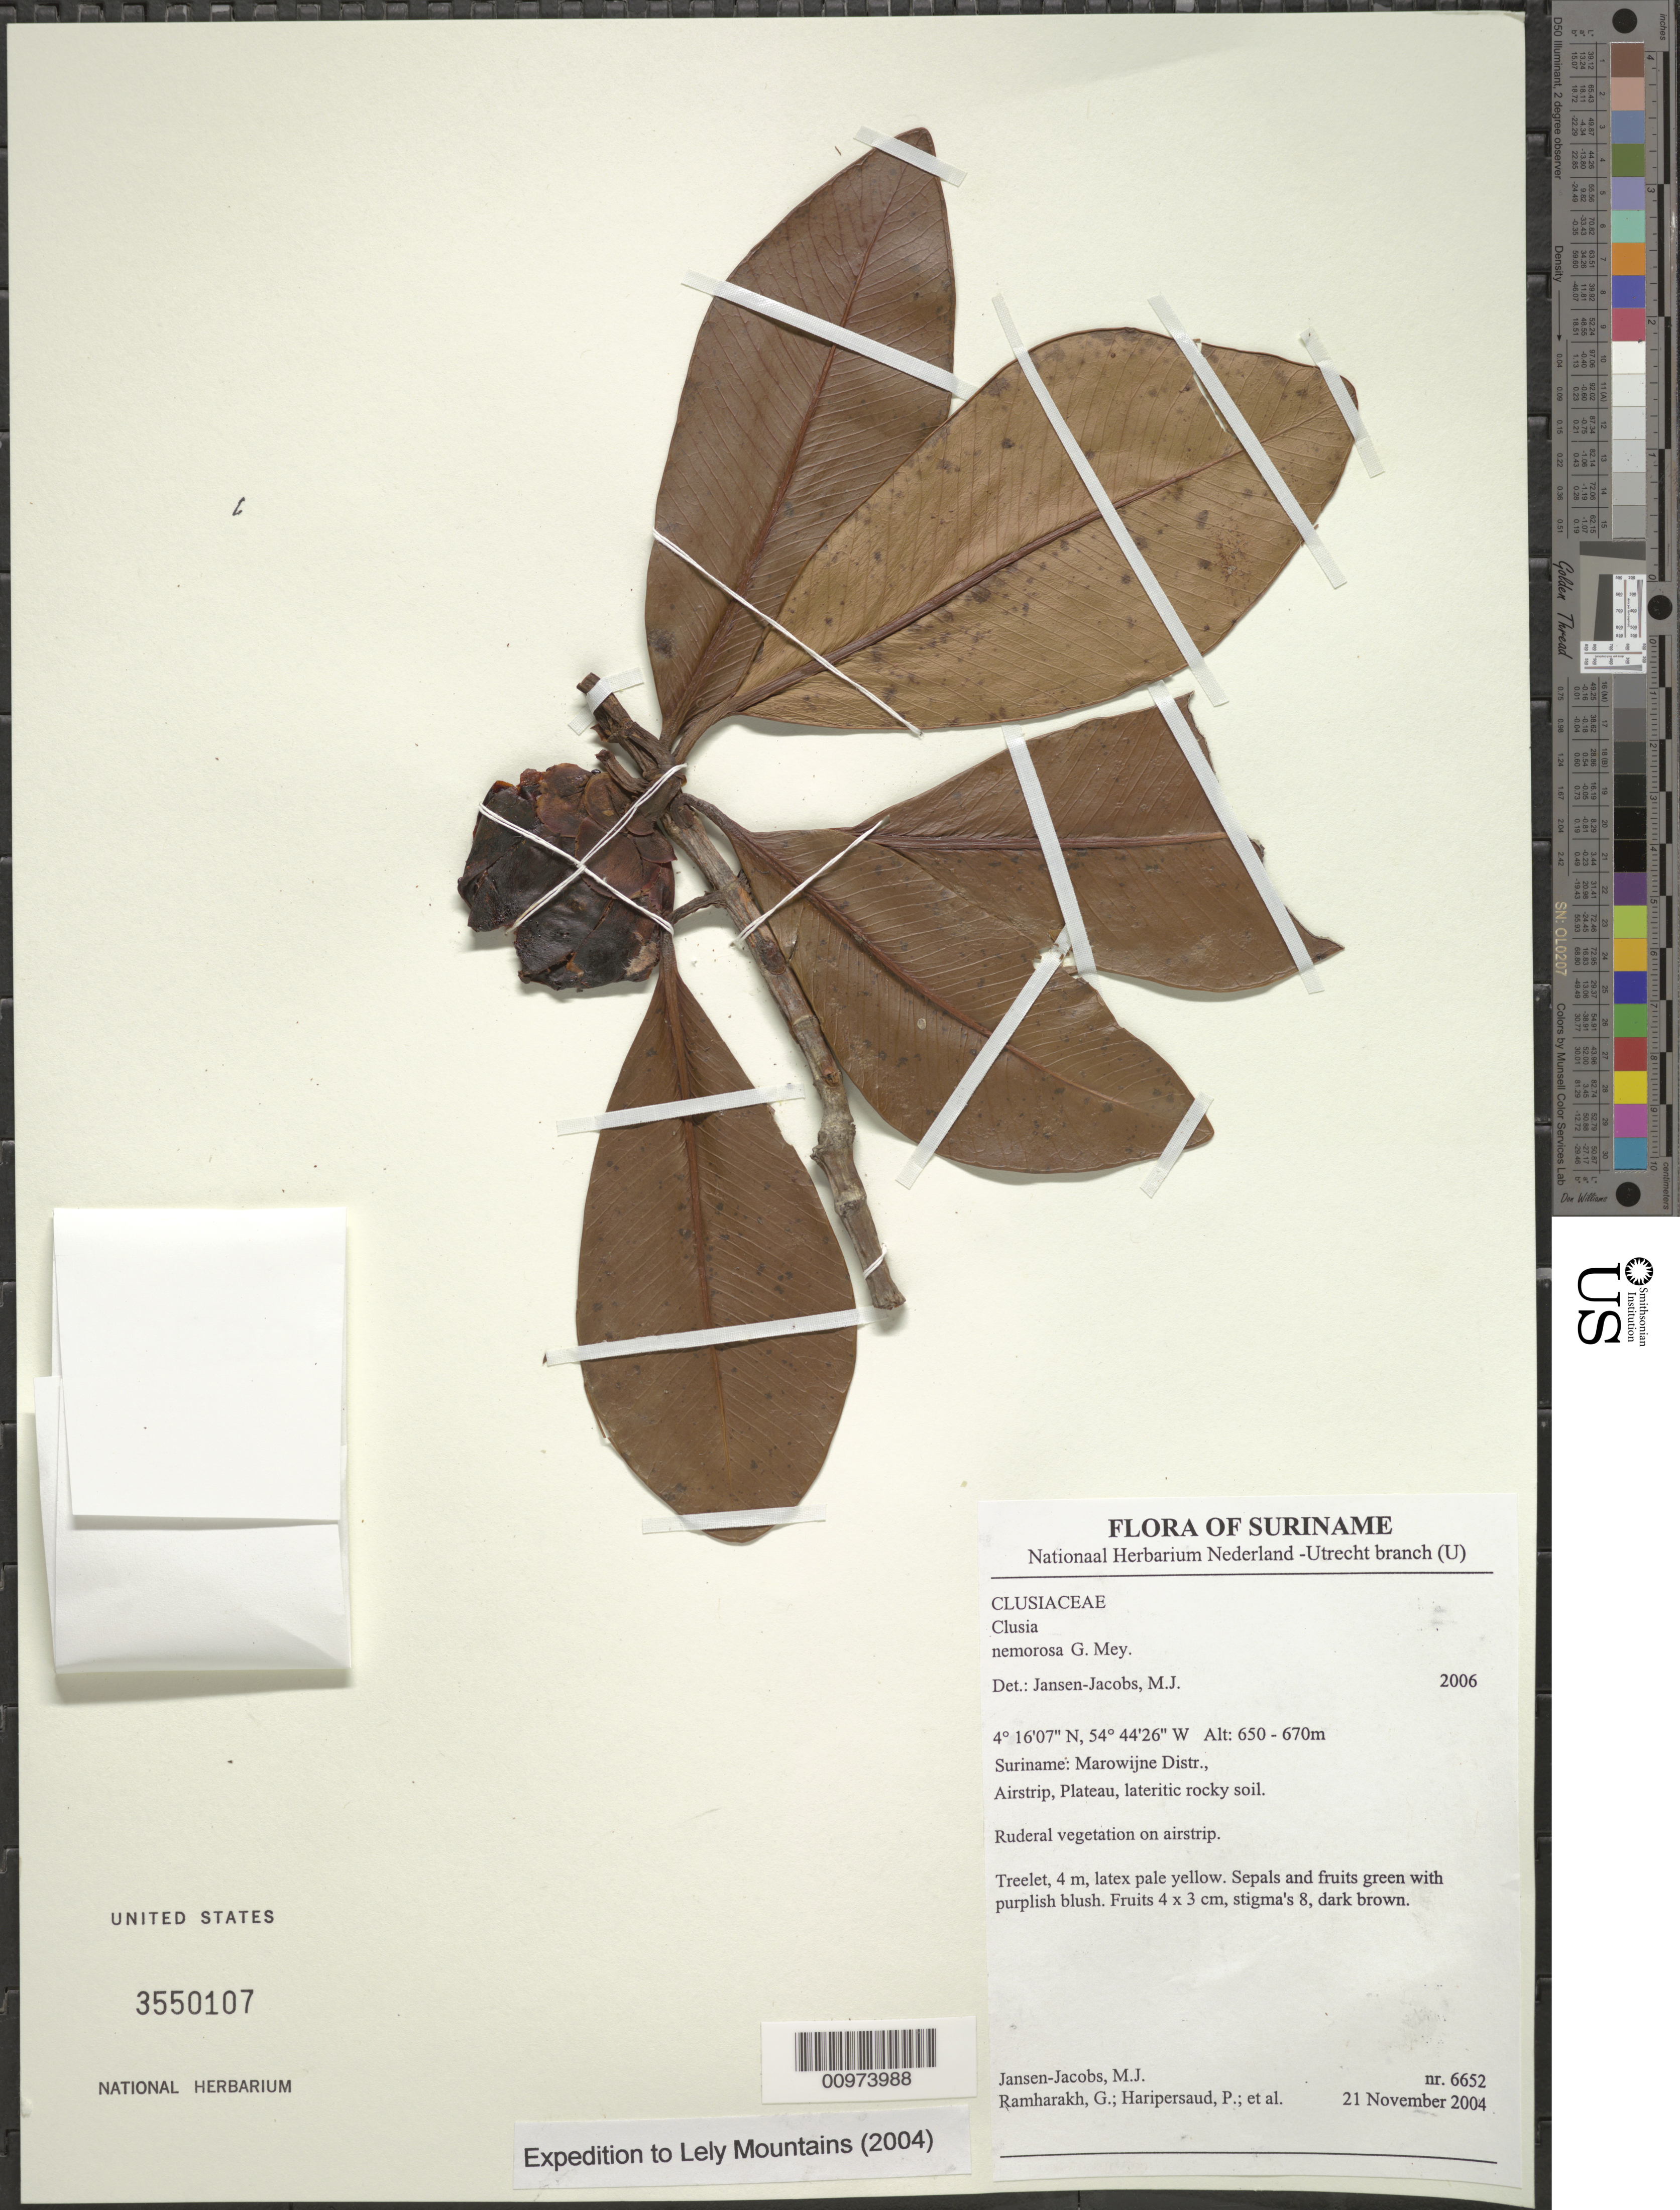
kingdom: Plantae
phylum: Tracheophyta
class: Magnoliopsida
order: Malpighiales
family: Clusiaceae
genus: Clusia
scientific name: Clusia nemorosa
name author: G. Mey.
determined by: Jansen-Jacobs, M. J., (U), Nationaal Herbarium Nederland, Utrecht University branch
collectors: M. J. Jansen-Jacobs et al.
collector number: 6652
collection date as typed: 21-Nov-04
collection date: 2004-11-21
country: Suriname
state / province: Marowijne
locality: Marowijne Distr., Airstrip, Plateau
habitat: Lateritic rocky soil. Ruderal vegetation on airstrip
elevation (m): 650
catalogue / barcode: US 3550107